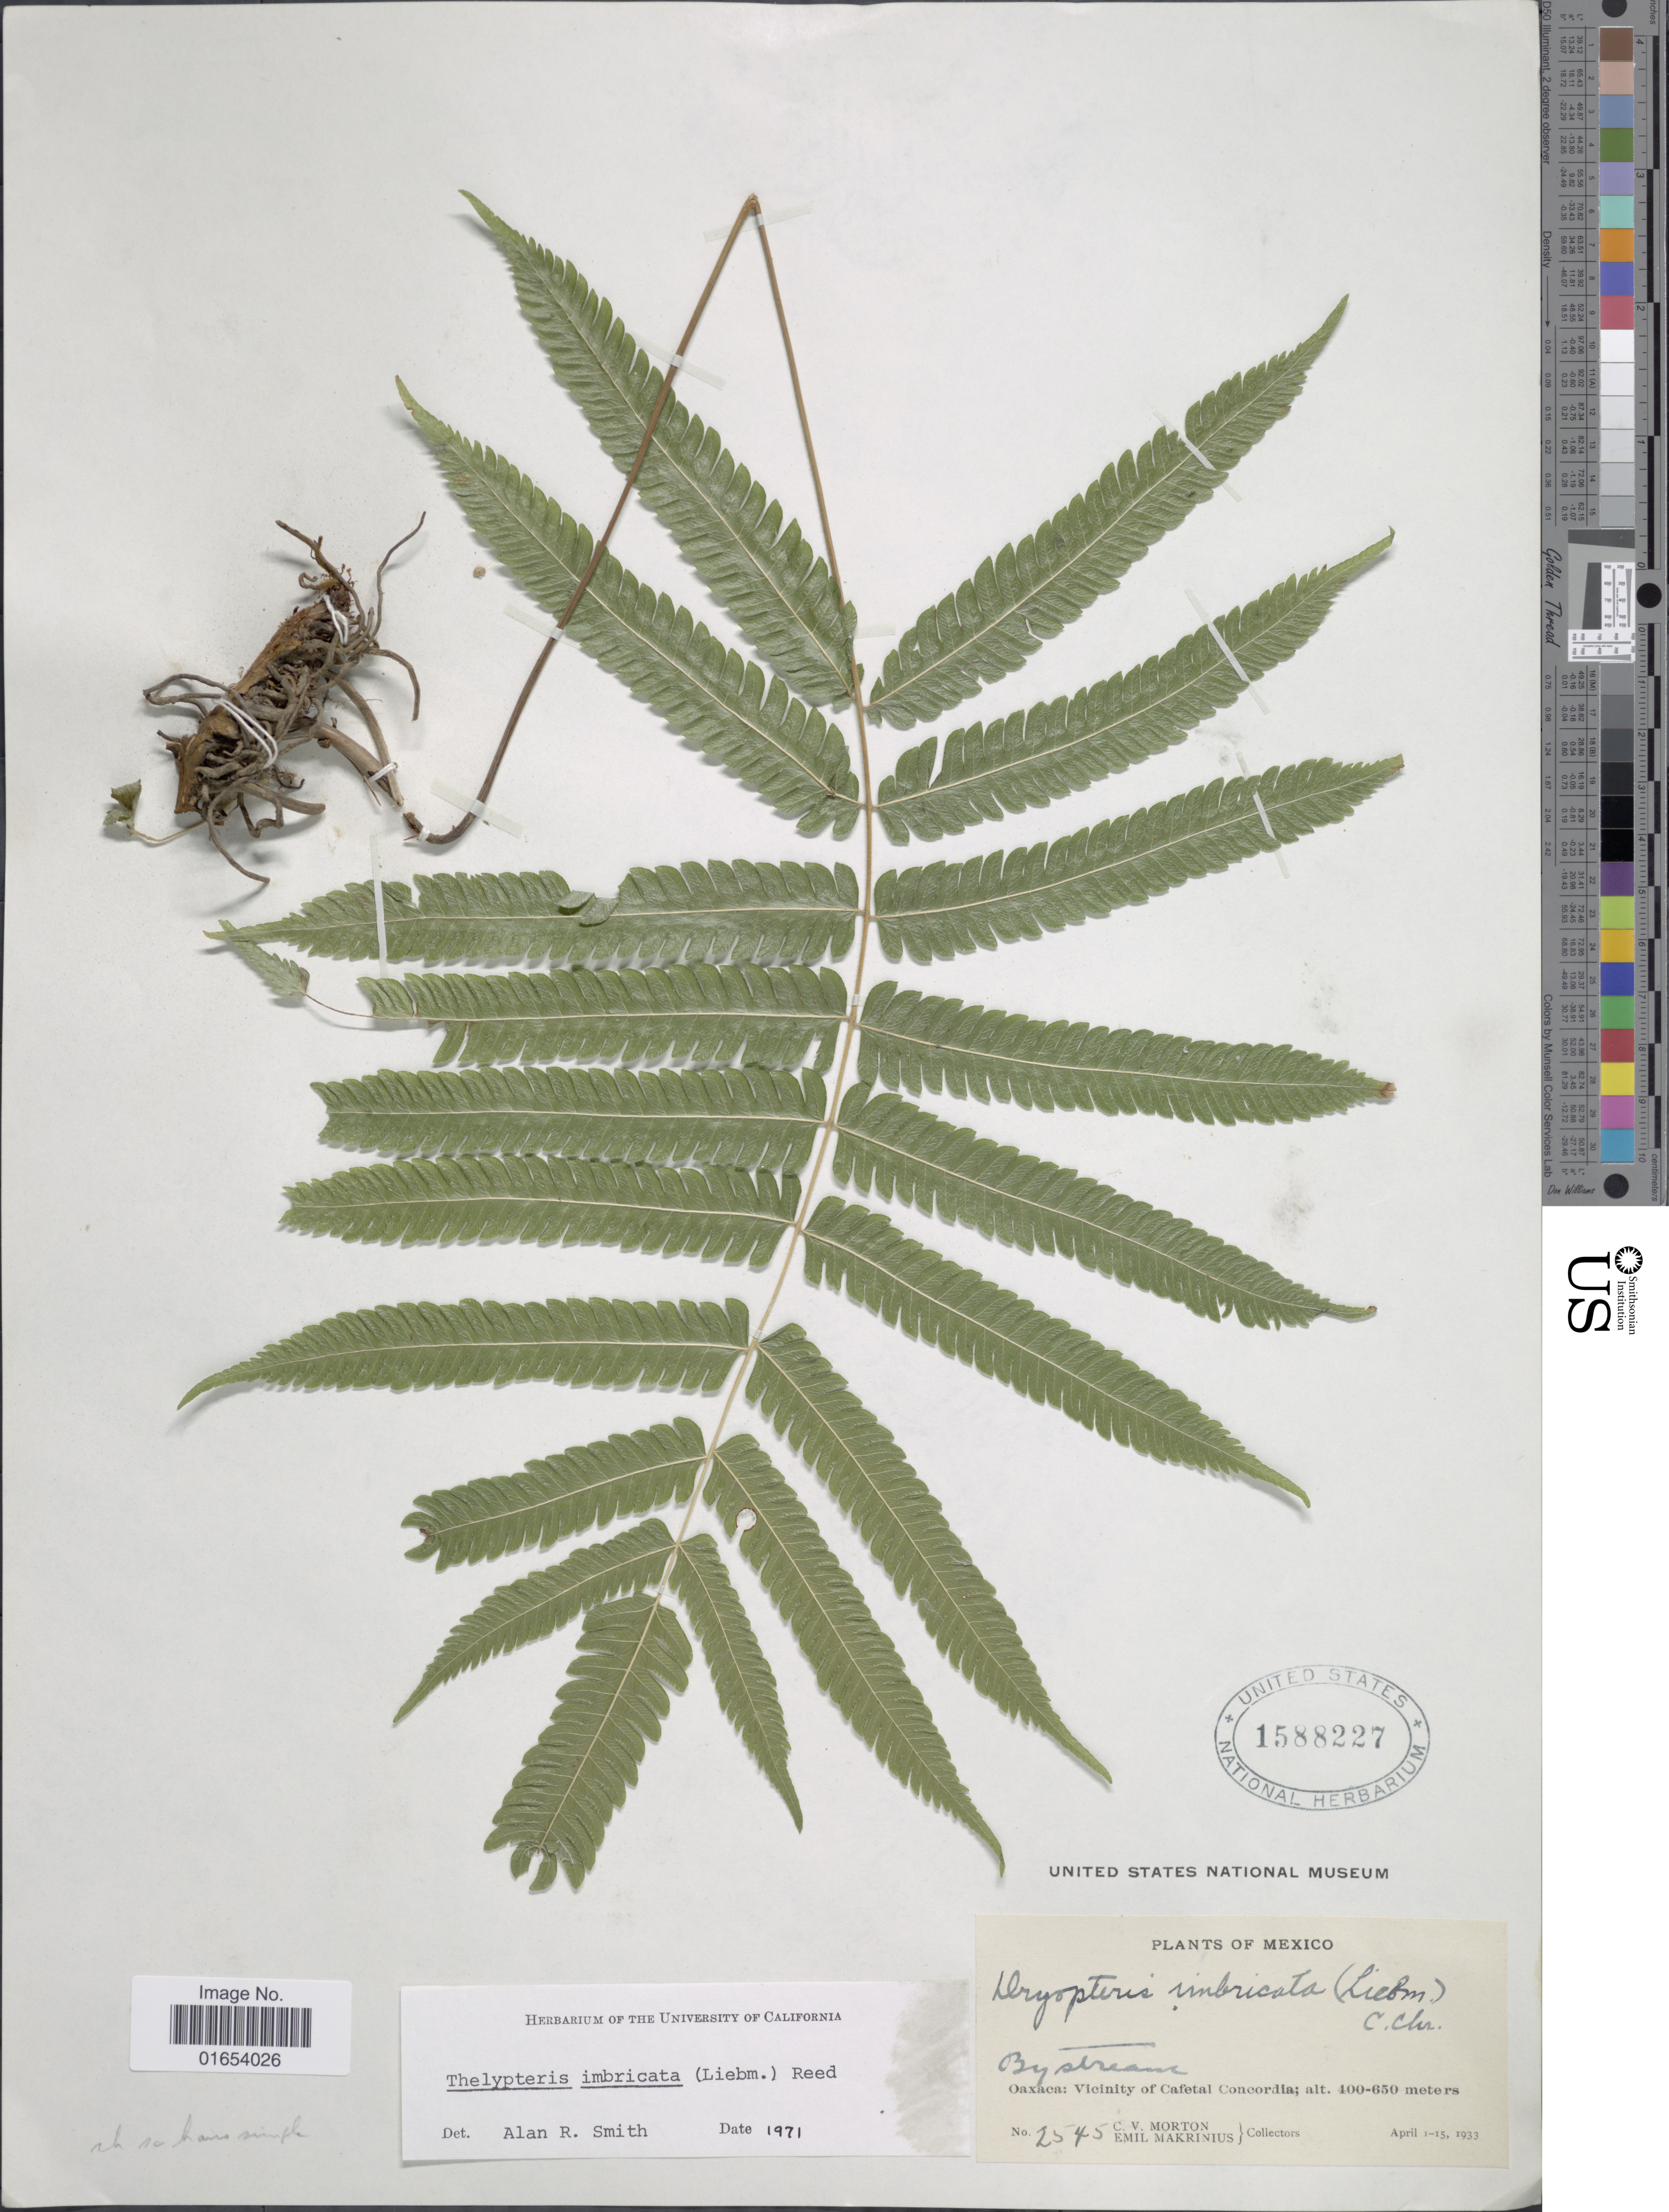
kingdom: Plantae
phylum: Tracheophyta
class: Polypodiopsida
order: Polypodiales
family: Thelypteridaceae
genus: Goniopteris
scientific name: Goniopteris imbricata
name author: (Liebm.) Á. Löve & D. Löve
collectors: C. V. Morton & E. Makrinus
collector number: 2545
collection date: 1933-04-01/1933-04-15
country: Mexico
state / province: Oaxaca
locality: Oaxaca: vicinity of Cafetal Concordia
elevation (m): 400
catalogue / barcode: US 1588227